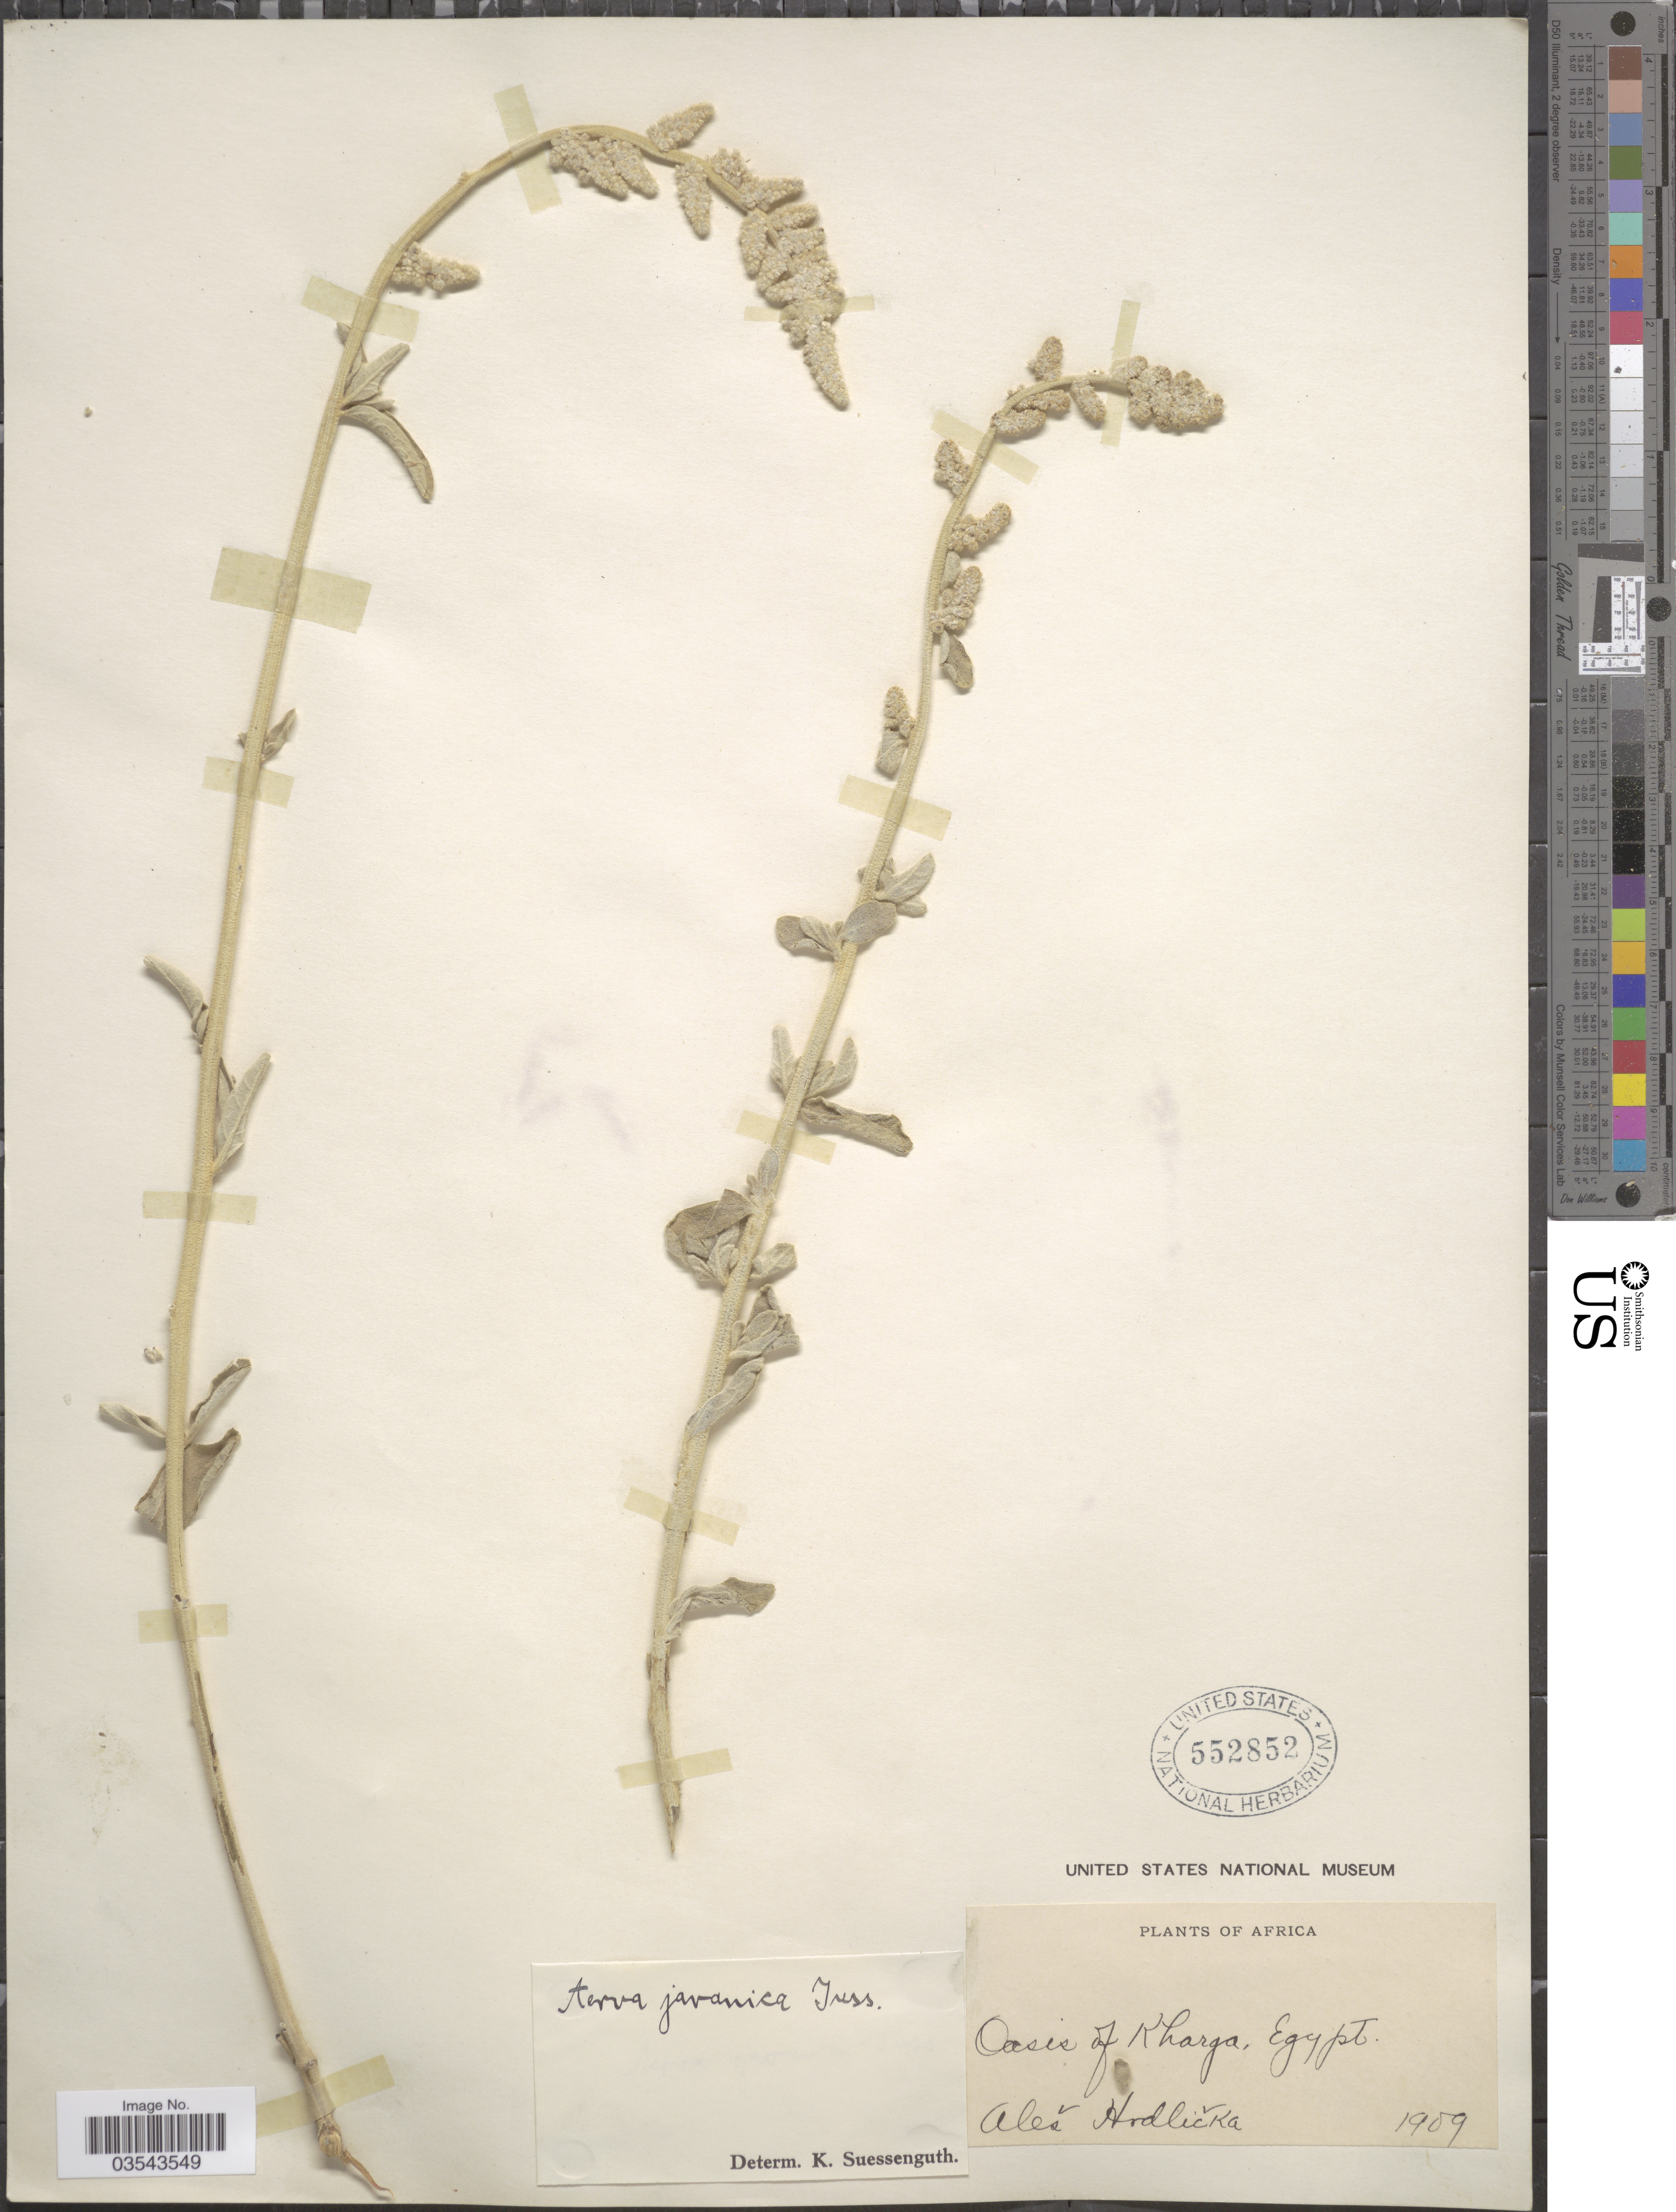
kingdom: Plantae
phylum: Tracheophyta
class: Magnoliopsida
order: Caryophyllales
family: Amaranthaceae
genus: Aerva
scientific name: Aerva javanica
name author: (Burm. f.) Juss. ex Schult.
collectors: A. Hrdlicka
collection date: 1989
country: Egypt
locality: Oasis of Kharga.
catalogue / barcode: US 552852